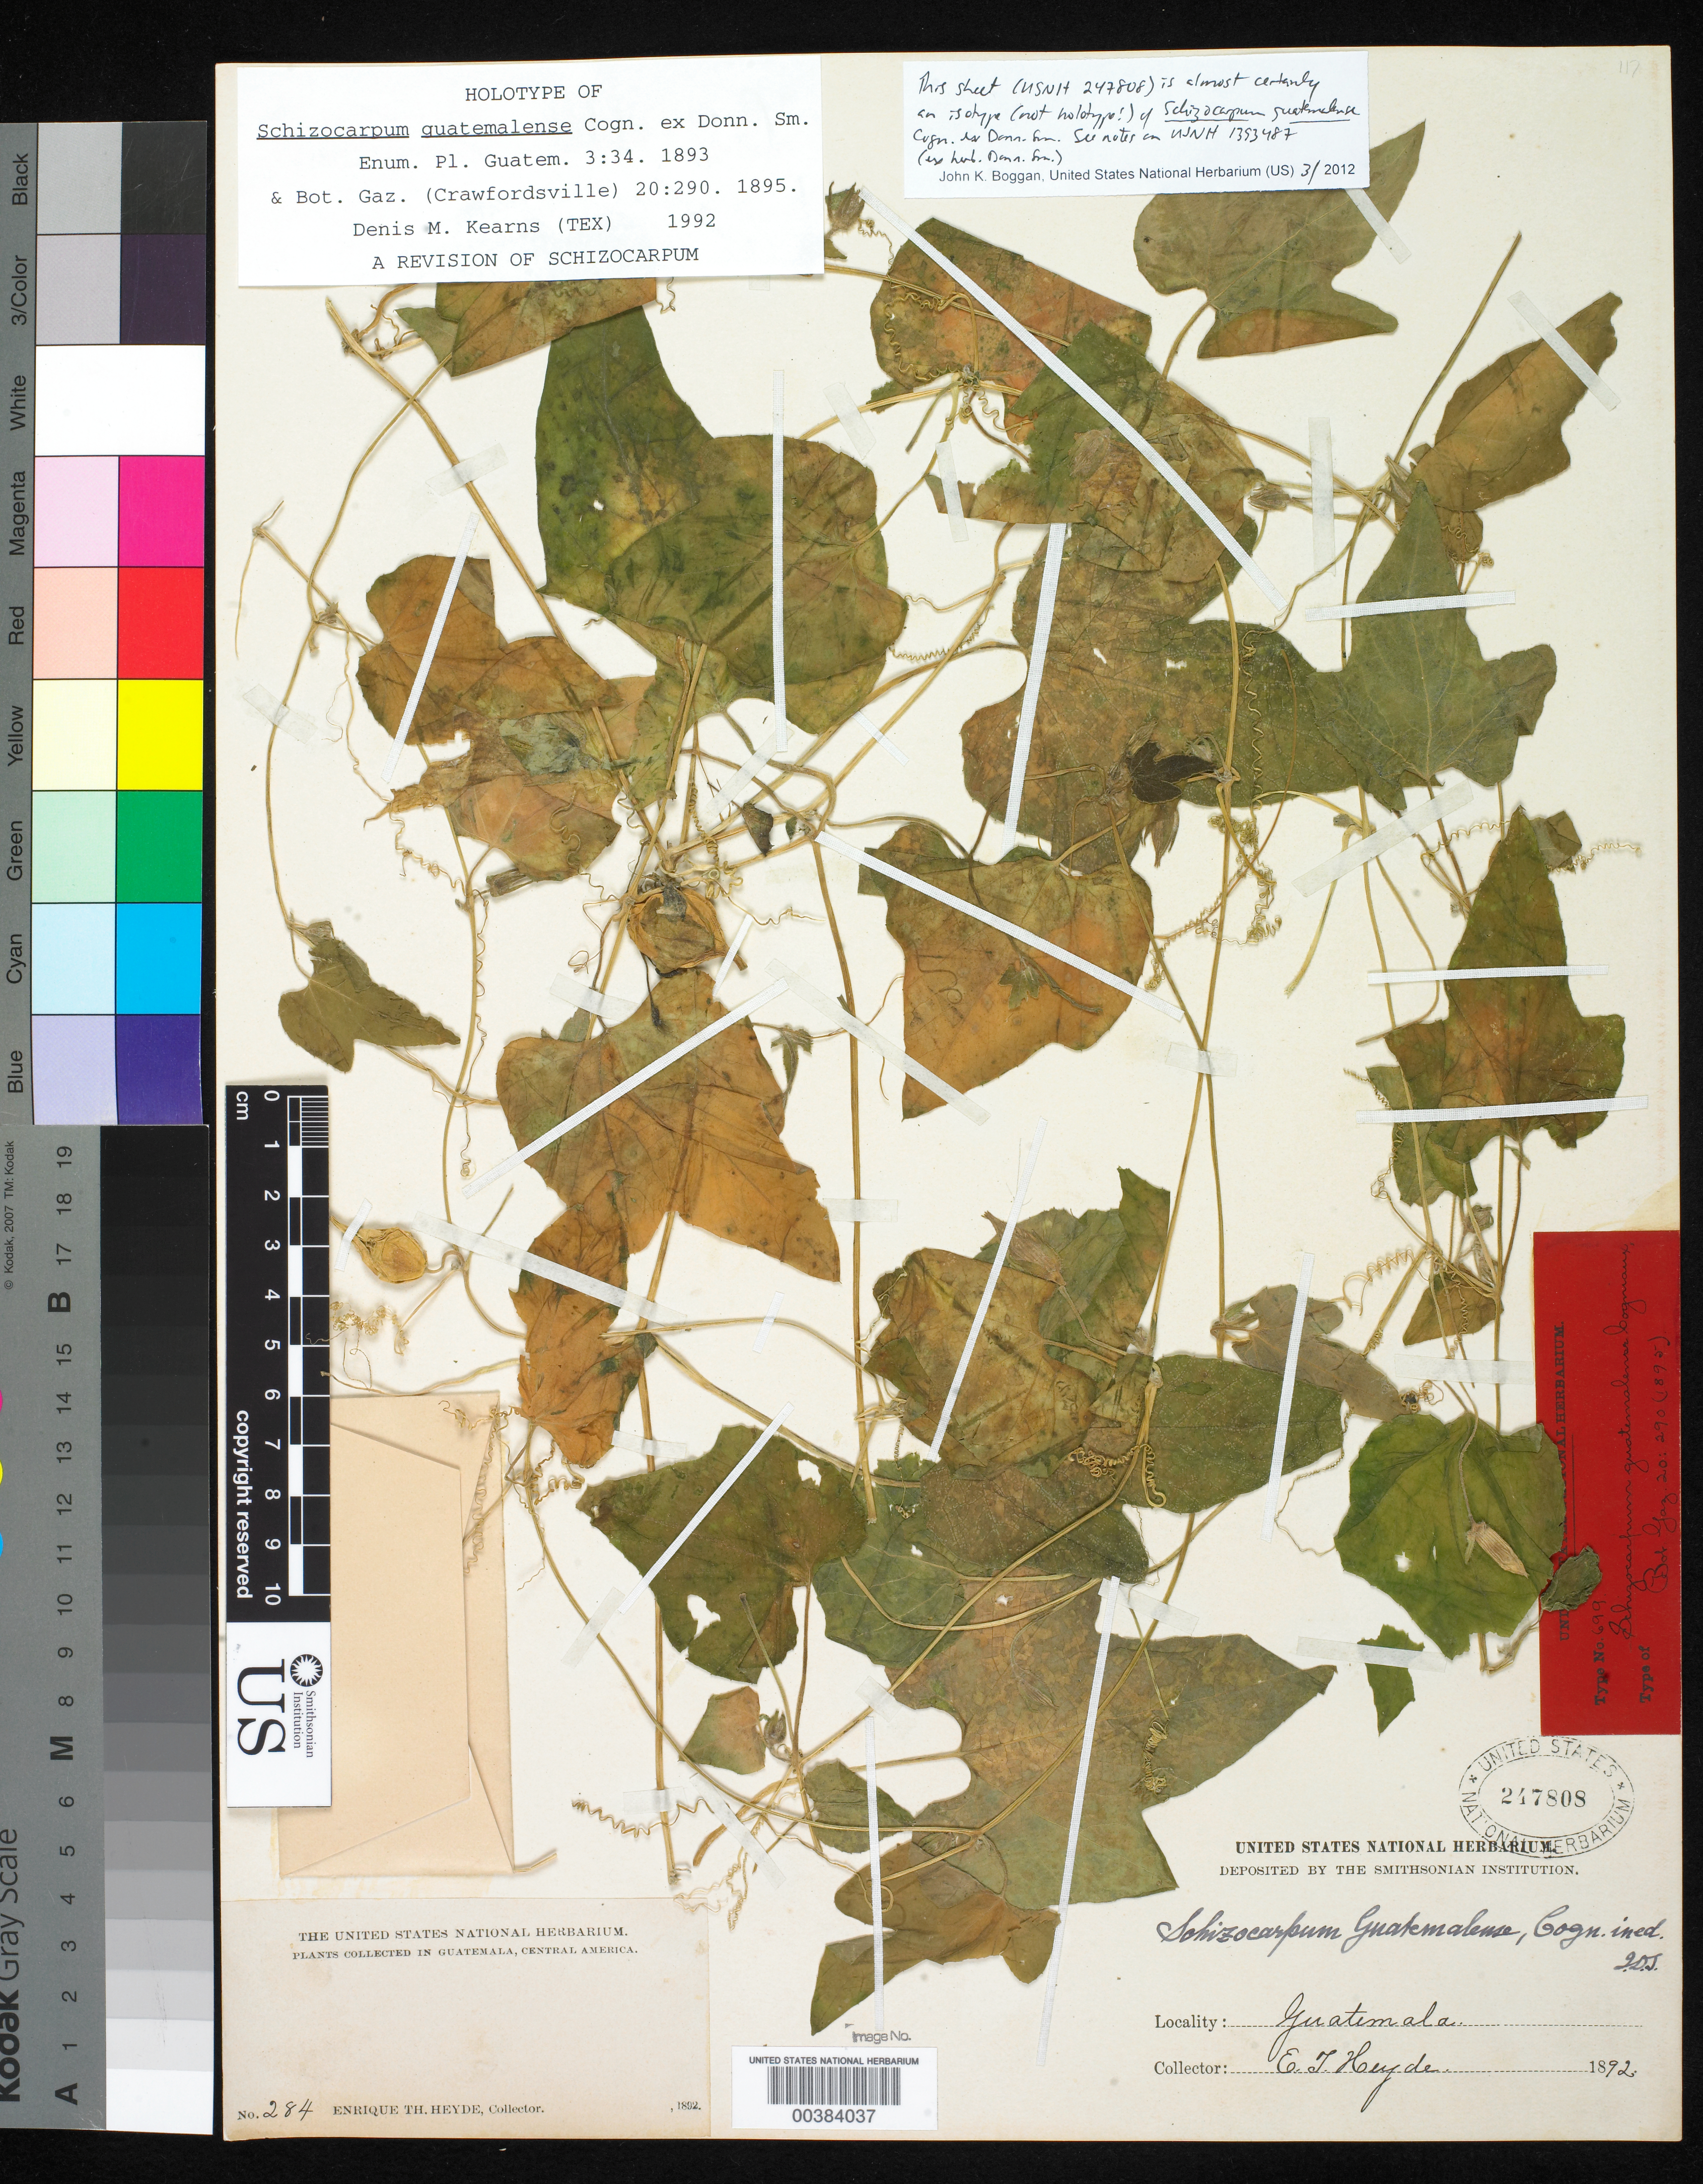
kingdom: Plantae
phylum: Tracheophyta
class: Magnoliopsida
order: Cucurbitales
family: Cucurbitaceae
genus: Schizocarpum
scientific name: Schizocarpum guatemalense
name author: Cogn. ex Donn. Sm.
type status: Isotype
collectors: E. T. Heyde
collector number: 284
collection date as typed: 1892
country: Guatemala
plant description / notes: This sheet (USNH 247808) without full collection data, labeled as Heyde 284 but presumably a duplicate of Heyde & Lux [Donn. Sm.] 4186. Annotated as "holotype" by D.M. Kearns (1991) but if name was validated by Donn. Sm., then the US sheet received from the John Donnell Smith herbarium (USNH 1393487) is likely the holotype. Note also that this sheet does not bear the label with Donnell Smith's herbarium number (4186) as cited in protologue.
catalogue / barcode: US 247808